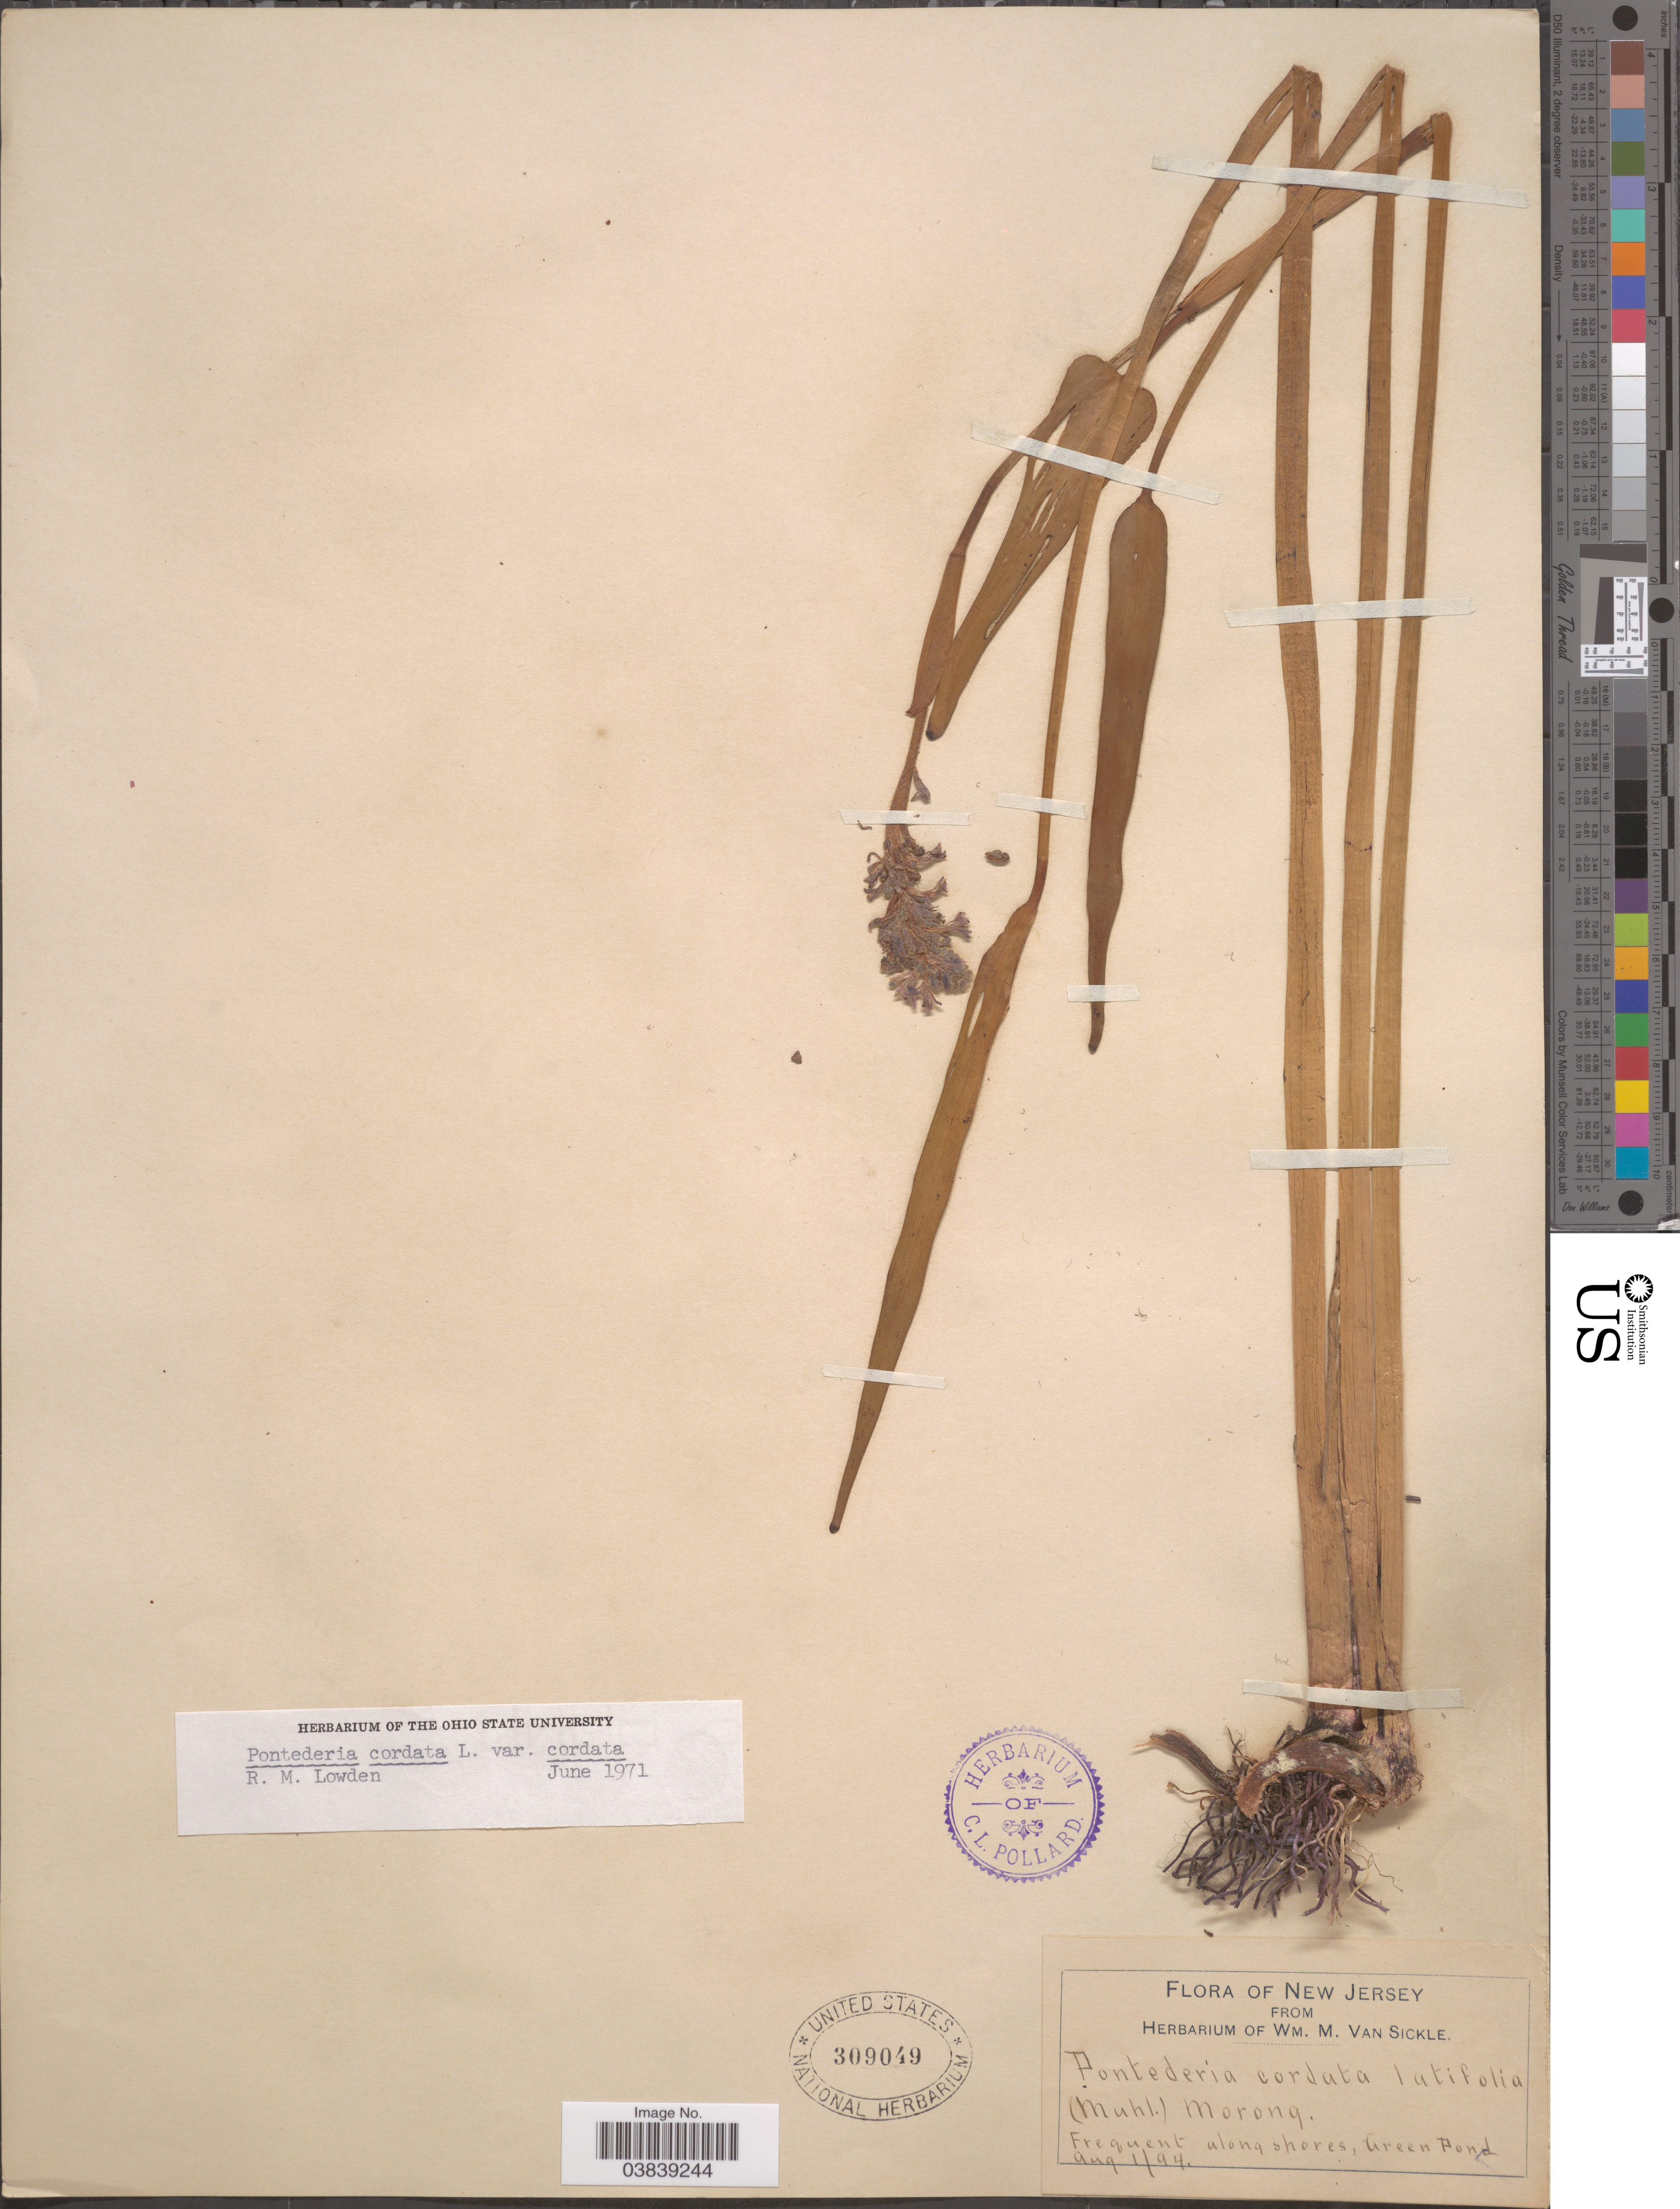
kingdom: Plantae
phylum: Tracheophyta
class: Liliopsida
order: Commelinales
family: Pontederiaceae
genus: Pontederia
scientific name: Pontederia cordata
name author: L.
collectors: ex herb. Wm. M. Van Sickle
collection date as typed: Transcribed d/m/y: 1/8/94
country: United States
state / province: New Jersey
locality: Along shores, Green Pond.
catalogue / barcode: US 309049